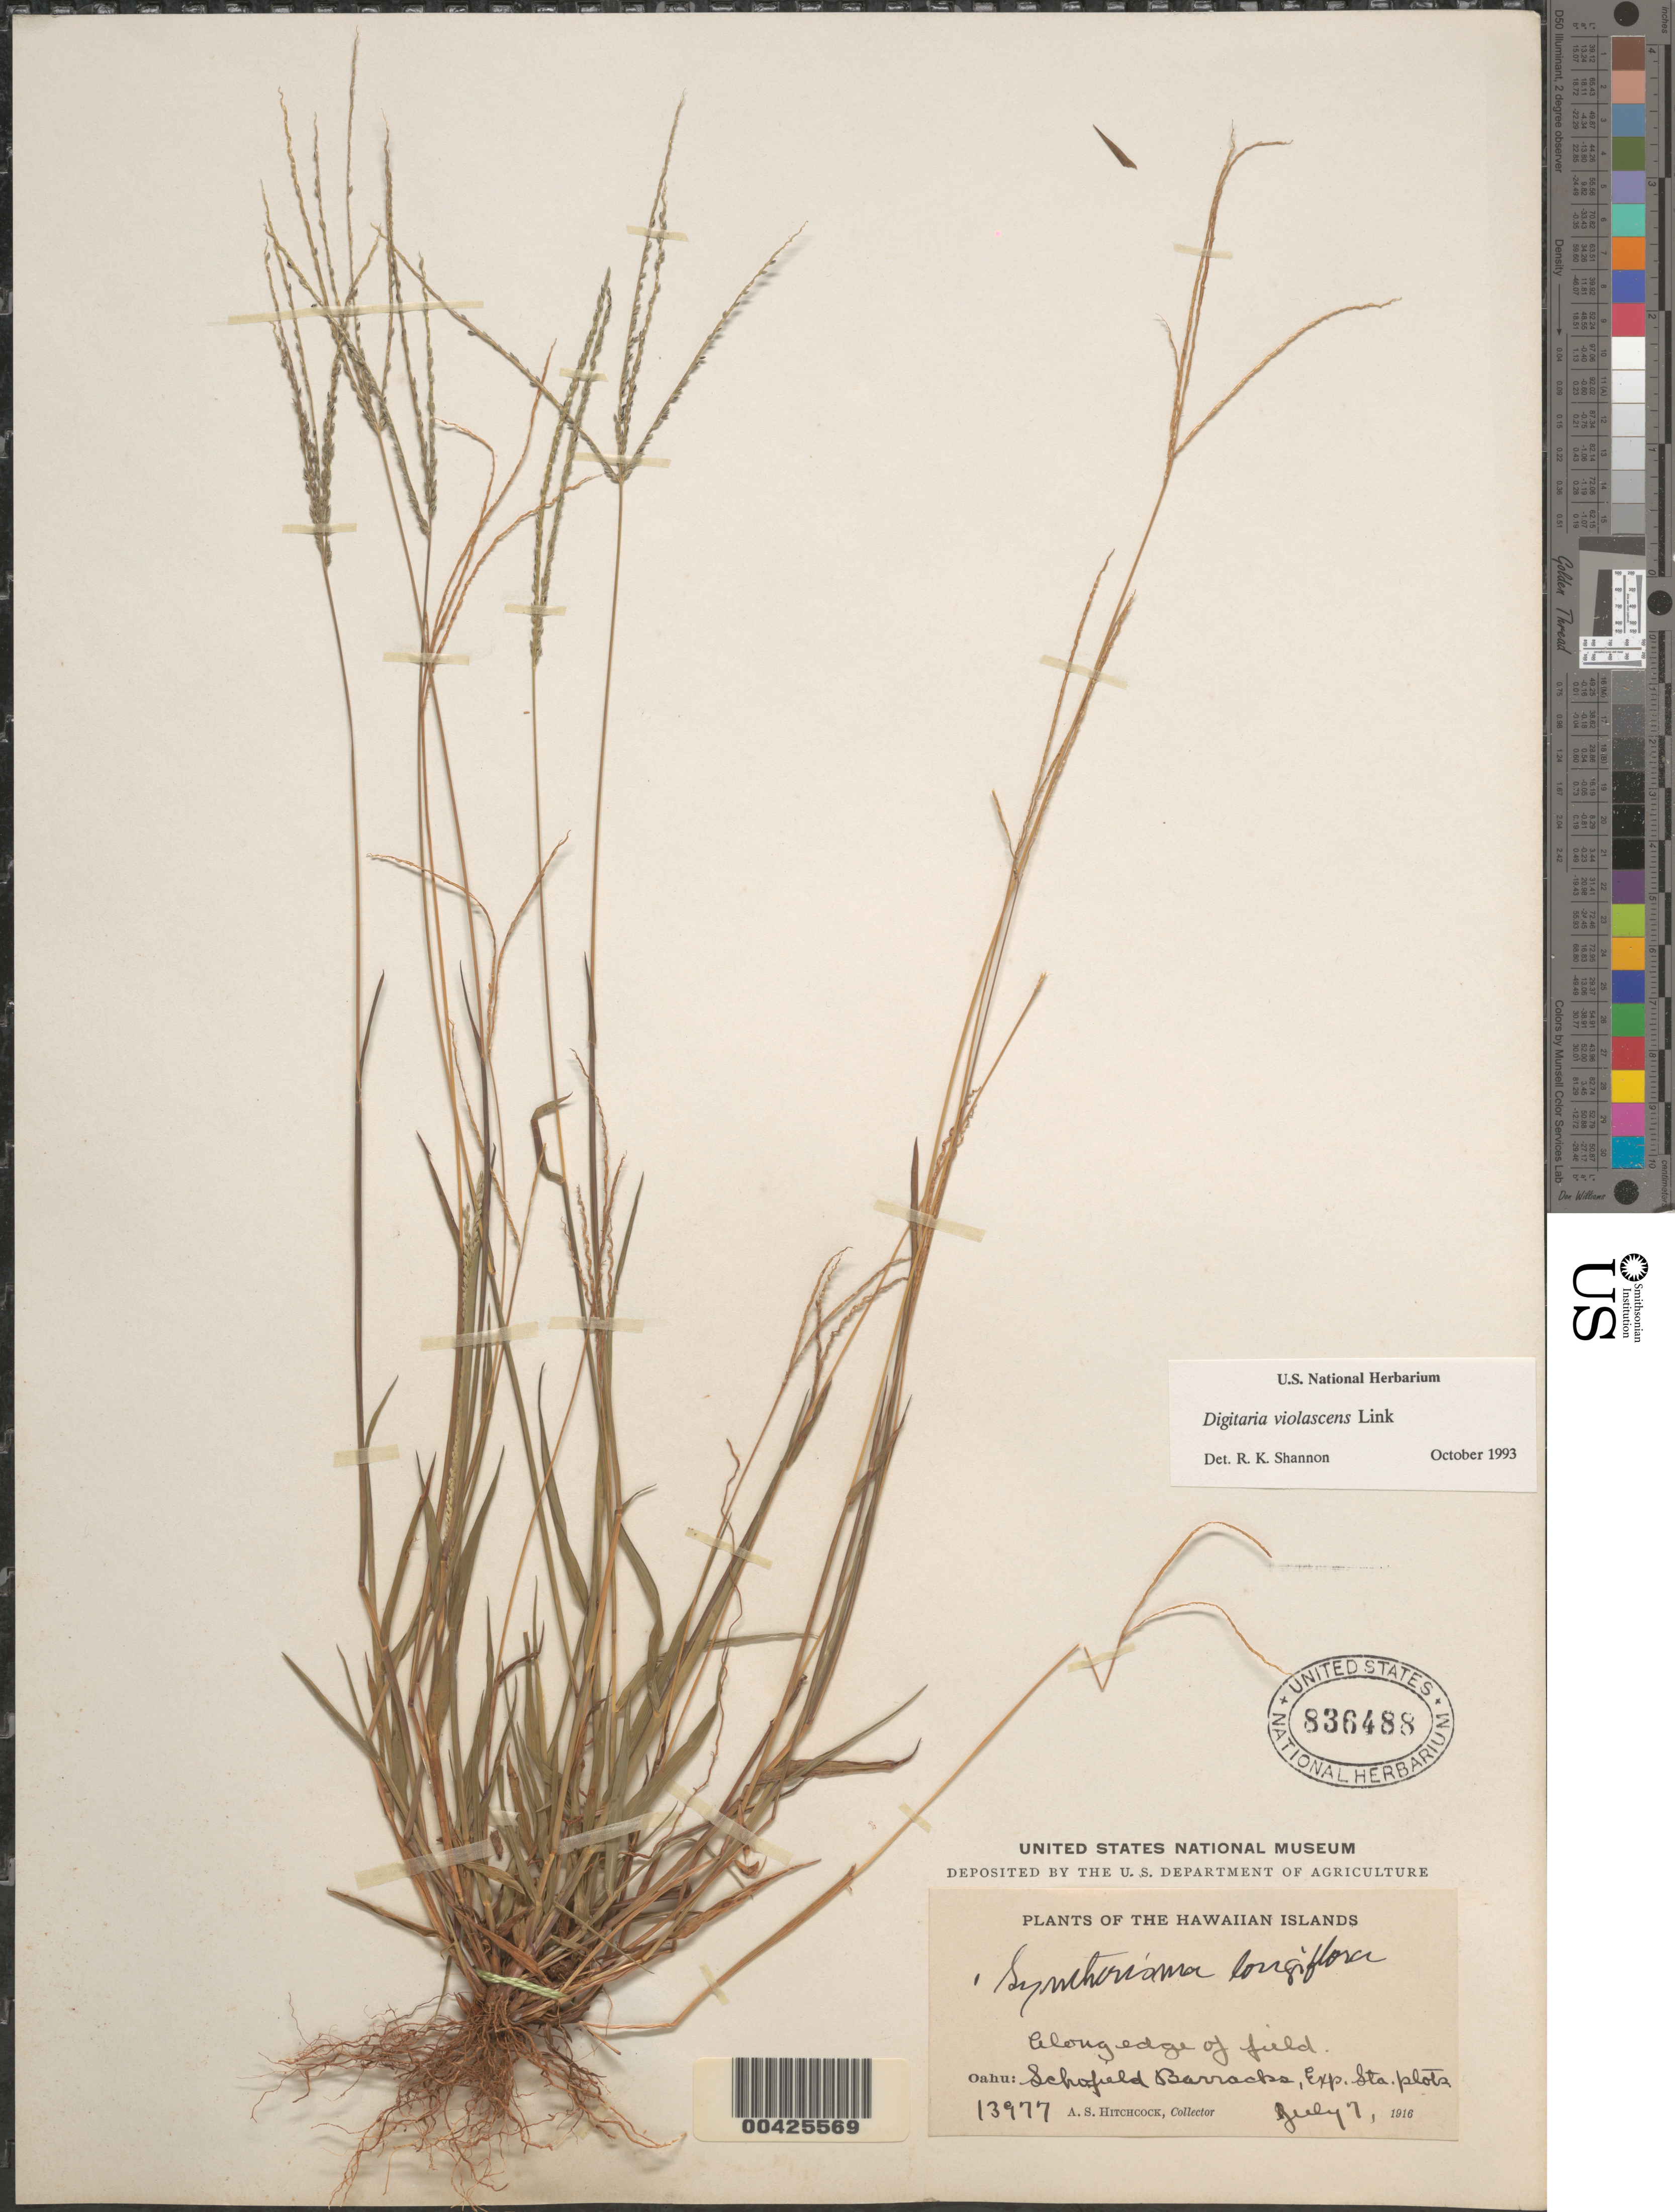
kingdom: Plantae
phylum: Tracheophyta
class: Liliopsida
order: Poales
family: Poaceae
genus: Digitaria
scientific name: Digitaria violascens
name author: Link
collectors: A. S. Hitchcock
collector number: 13977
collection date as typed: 7 Jul 1916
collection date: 1916-07-07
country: United States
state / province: Hawaii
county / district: Honolulu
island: Oahu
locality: Schofield Barracks, Exp. Sta. plots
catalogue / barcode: US 836488